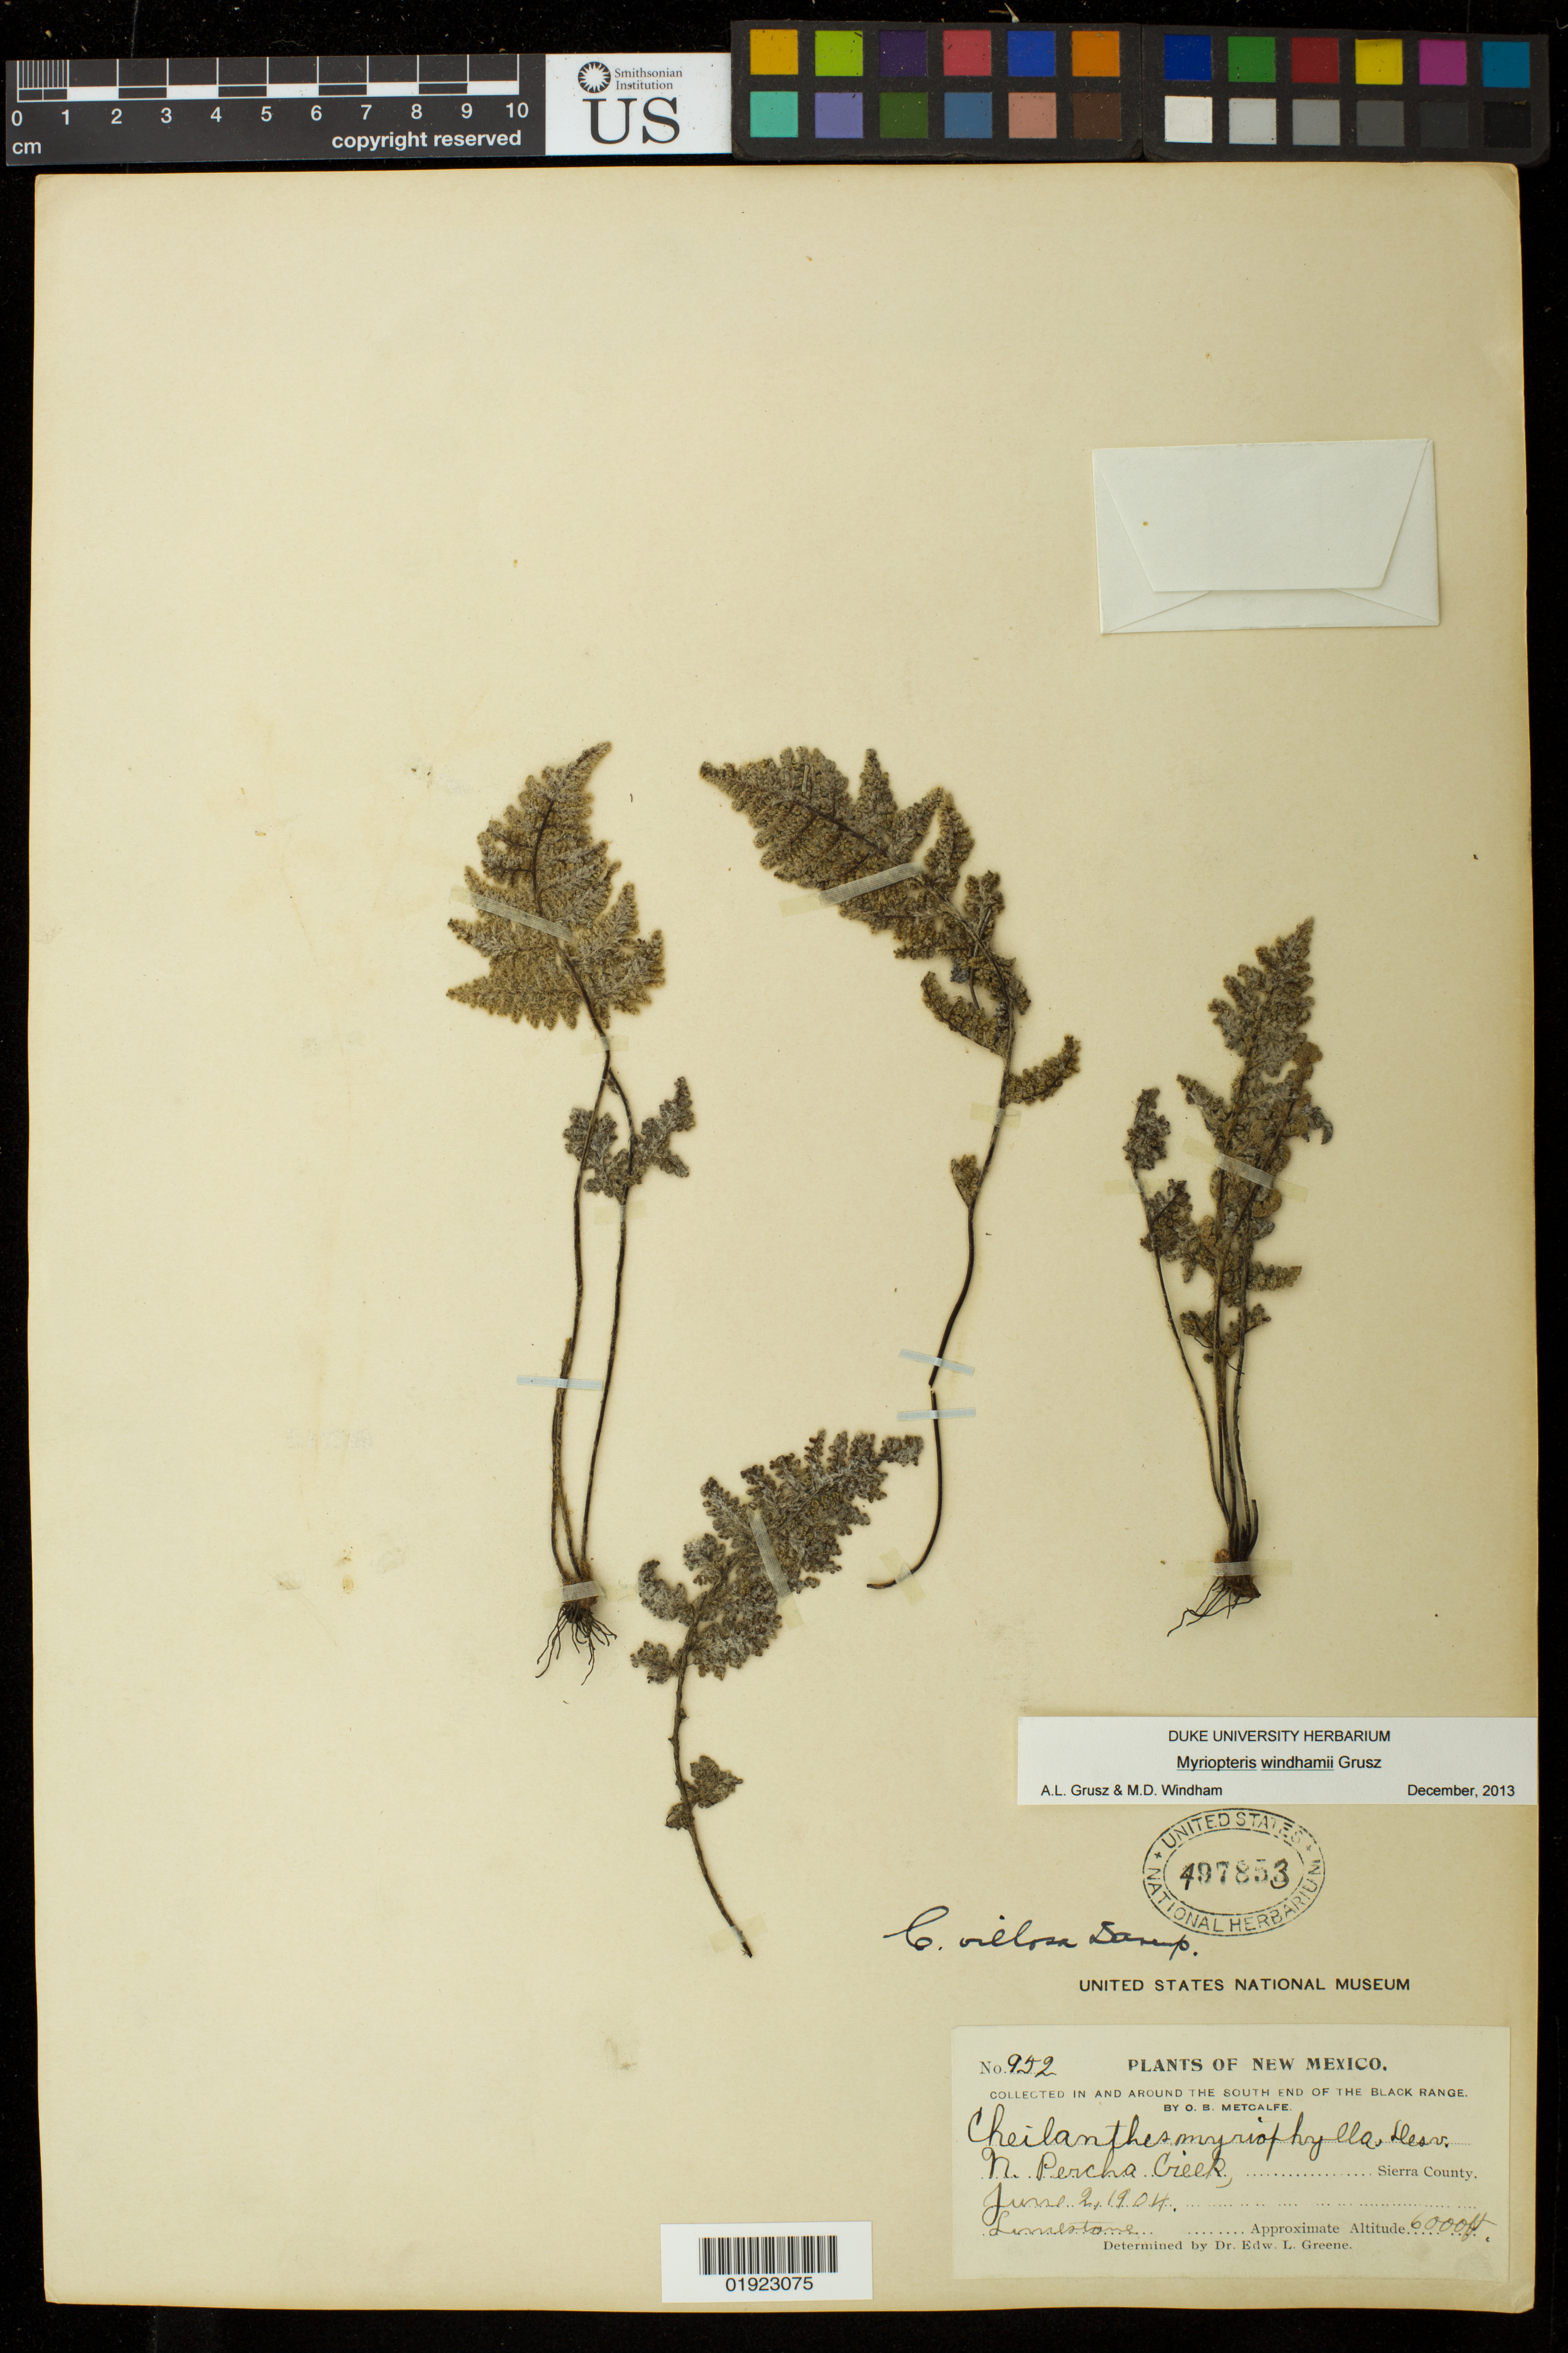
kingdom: Plantae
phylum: Tracheophyta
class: Polypodiopsida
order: Polypodiales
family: Pteridaceae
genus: Myriopteris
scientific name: Myriopteris windhamii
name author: Grusz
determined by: Grusz, A. L.; Windham, M. D.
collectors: O. B. Metcalfe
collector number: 952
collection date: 1904-06-02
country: United States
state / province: New Mexico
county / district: Sierra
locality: South end of the Black Range. N. Percha Creek.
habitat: Limestone.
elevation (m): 1829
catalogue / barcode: US 497853